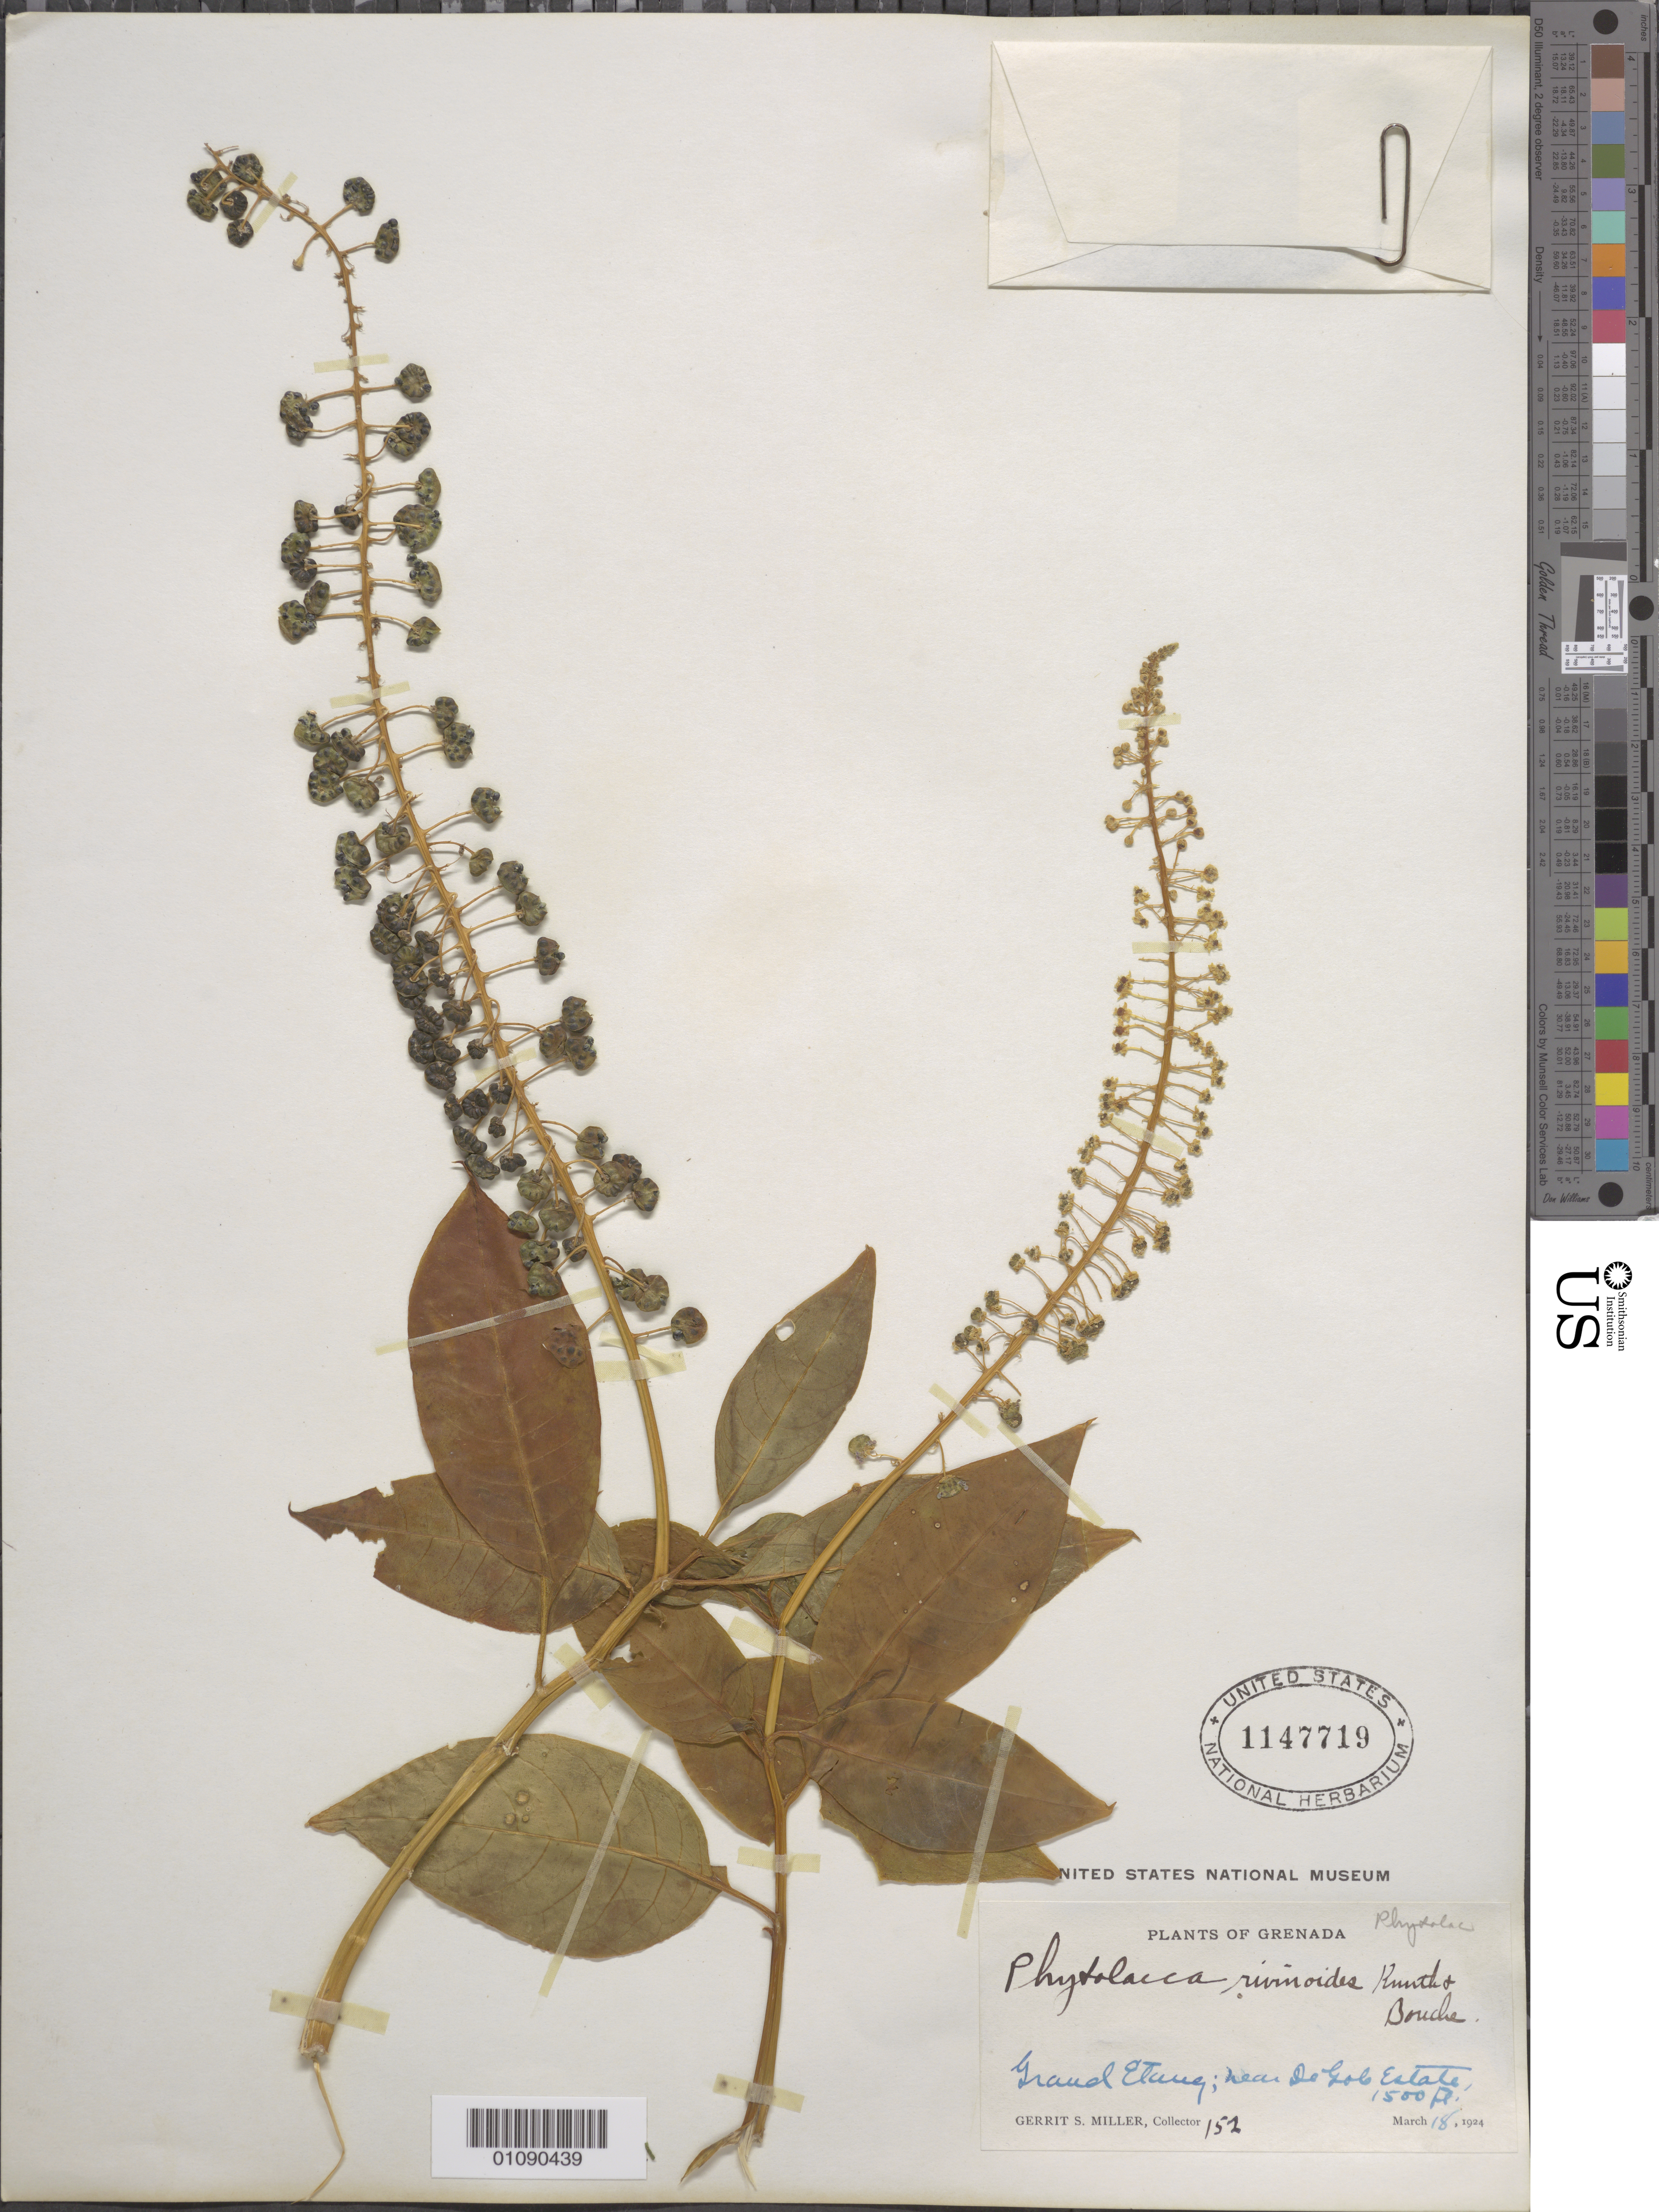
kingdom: Plantae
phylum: Tracheophyta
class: Magnoliopsida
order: Caryophyllales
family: Phytolaccaceae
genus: Phytolacca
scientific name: Phytolacca rivinoides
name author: Kunth & C.D. Bouché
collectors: G. S. Miller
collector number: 152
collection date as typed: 18 Mar 1924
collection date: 1924-03-18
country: Grenada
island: Grenada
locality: Grand Etang; near DeGols Estate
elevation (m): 457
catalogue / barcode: US 1147719